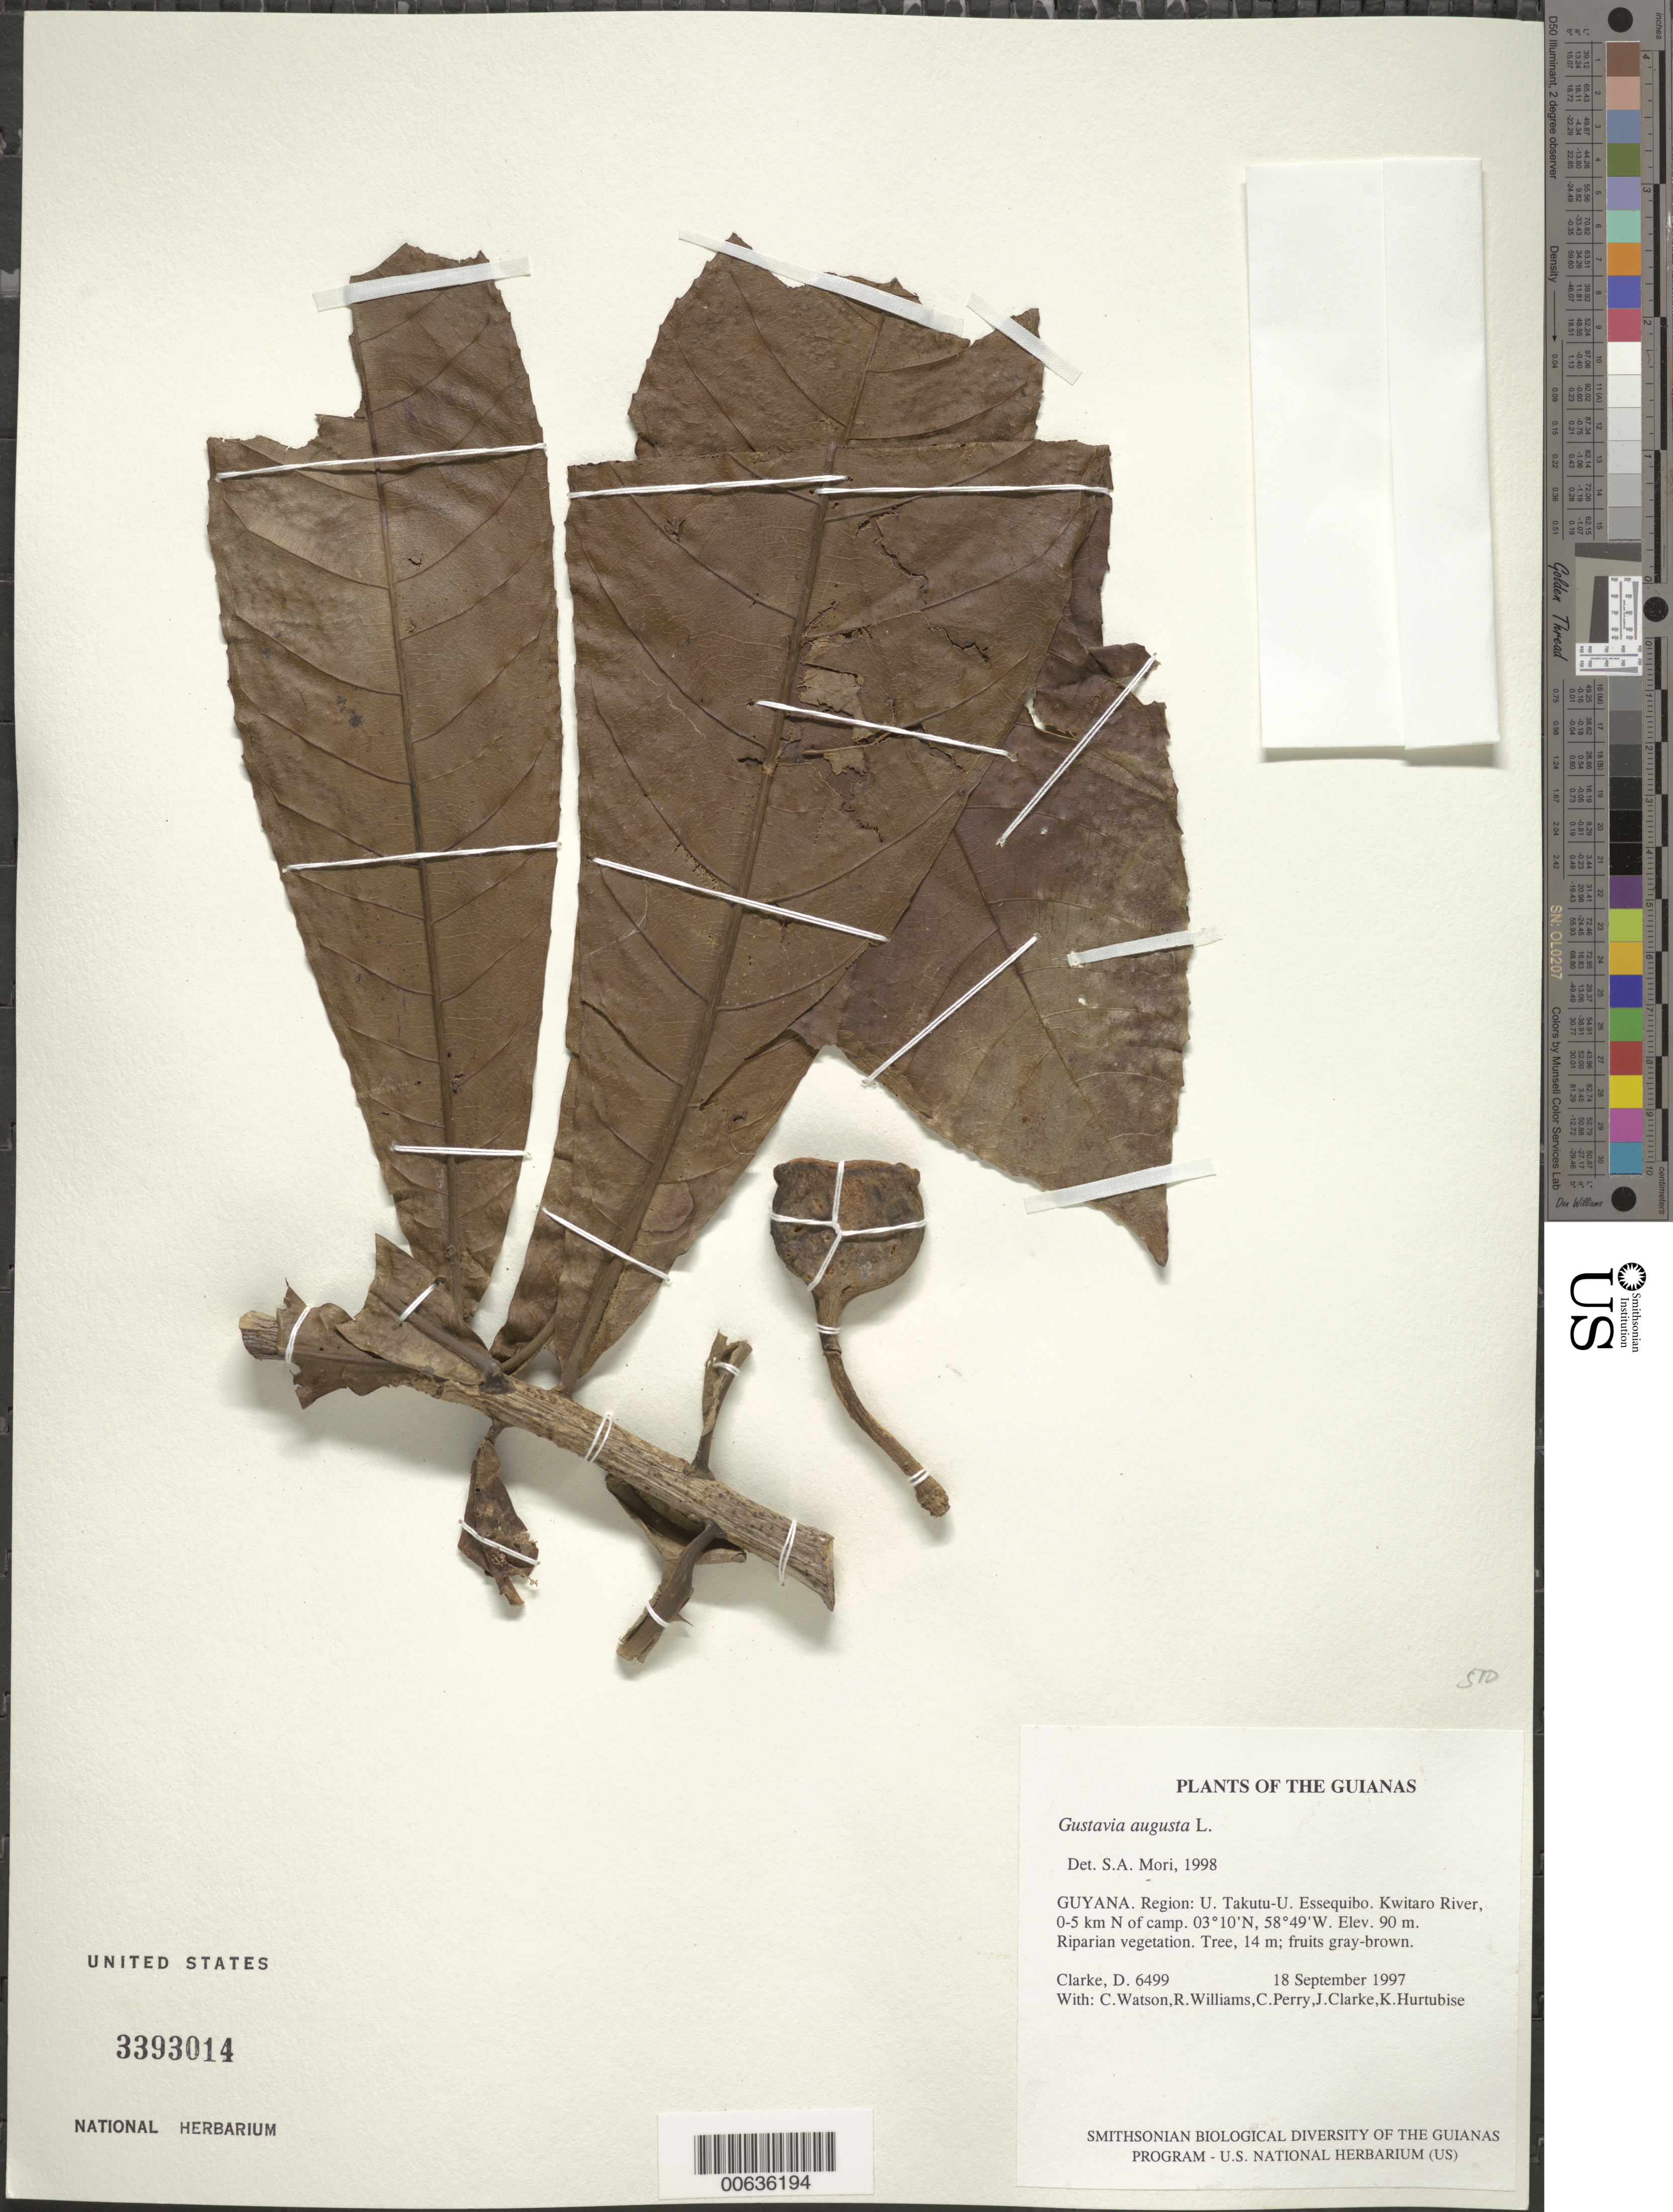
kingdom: Plantae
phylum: Tracheophyta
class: Magnoliopsida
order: Ericales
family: Lecythidaceae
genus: Gustavia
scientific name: Gustavia augusta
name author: L.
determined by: Mori, Scott A.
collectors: H. D. Clarke, C. Watson, R. Williams, C. Perry, J. Clarke & K. Hurtubise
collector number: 6499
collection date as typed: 18 September 1997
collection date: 1997-09-18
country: Guyana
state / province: U. Takutu-U. Essequibo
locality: Kwitaro River, 0-5 km N of camp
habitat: Riparian vegetation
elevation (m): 90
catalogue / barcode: US 3393014